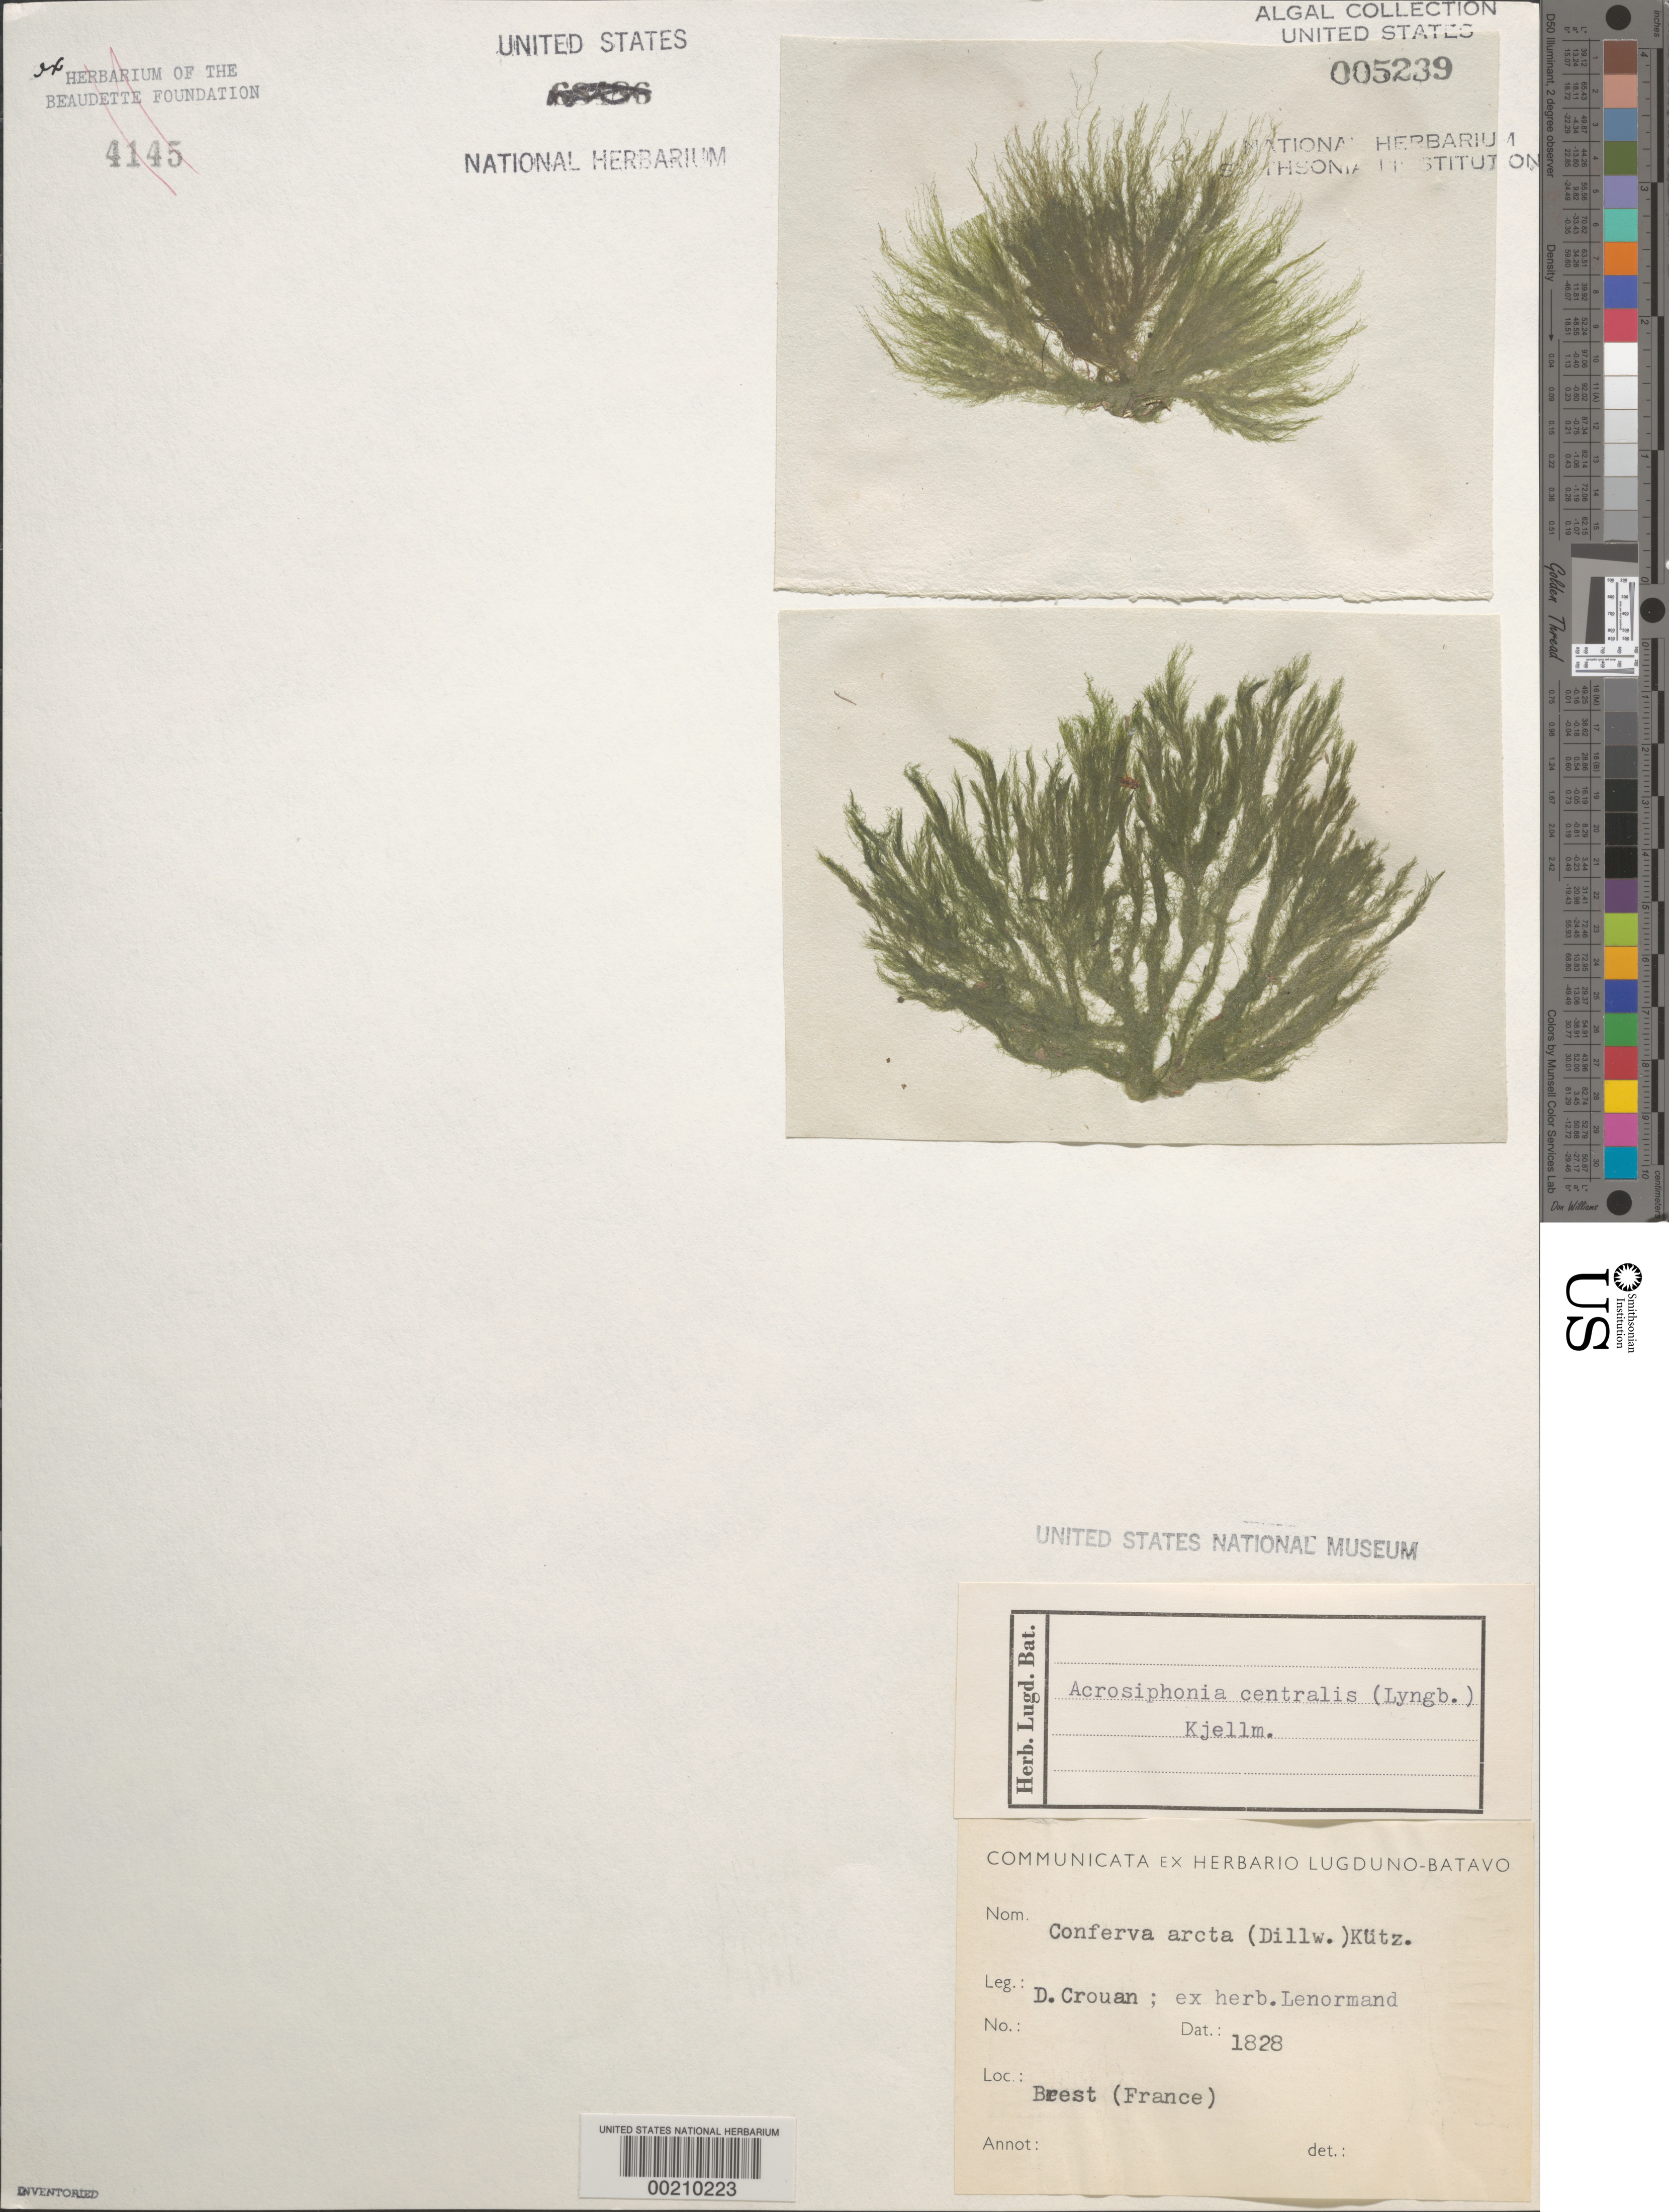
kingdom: Plantae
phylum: Chlorophyta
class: Ulvophyceae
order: Ulotrichales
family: Ulotrichaceae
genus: Acrosiphonia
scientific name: Acrosiphonia arcta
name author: (Dillwyn) Gain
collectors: D. Crouan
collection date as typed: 1828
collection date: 1828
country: France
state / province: Bretagne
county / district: Finistère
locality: Brest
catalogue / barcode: US 5239